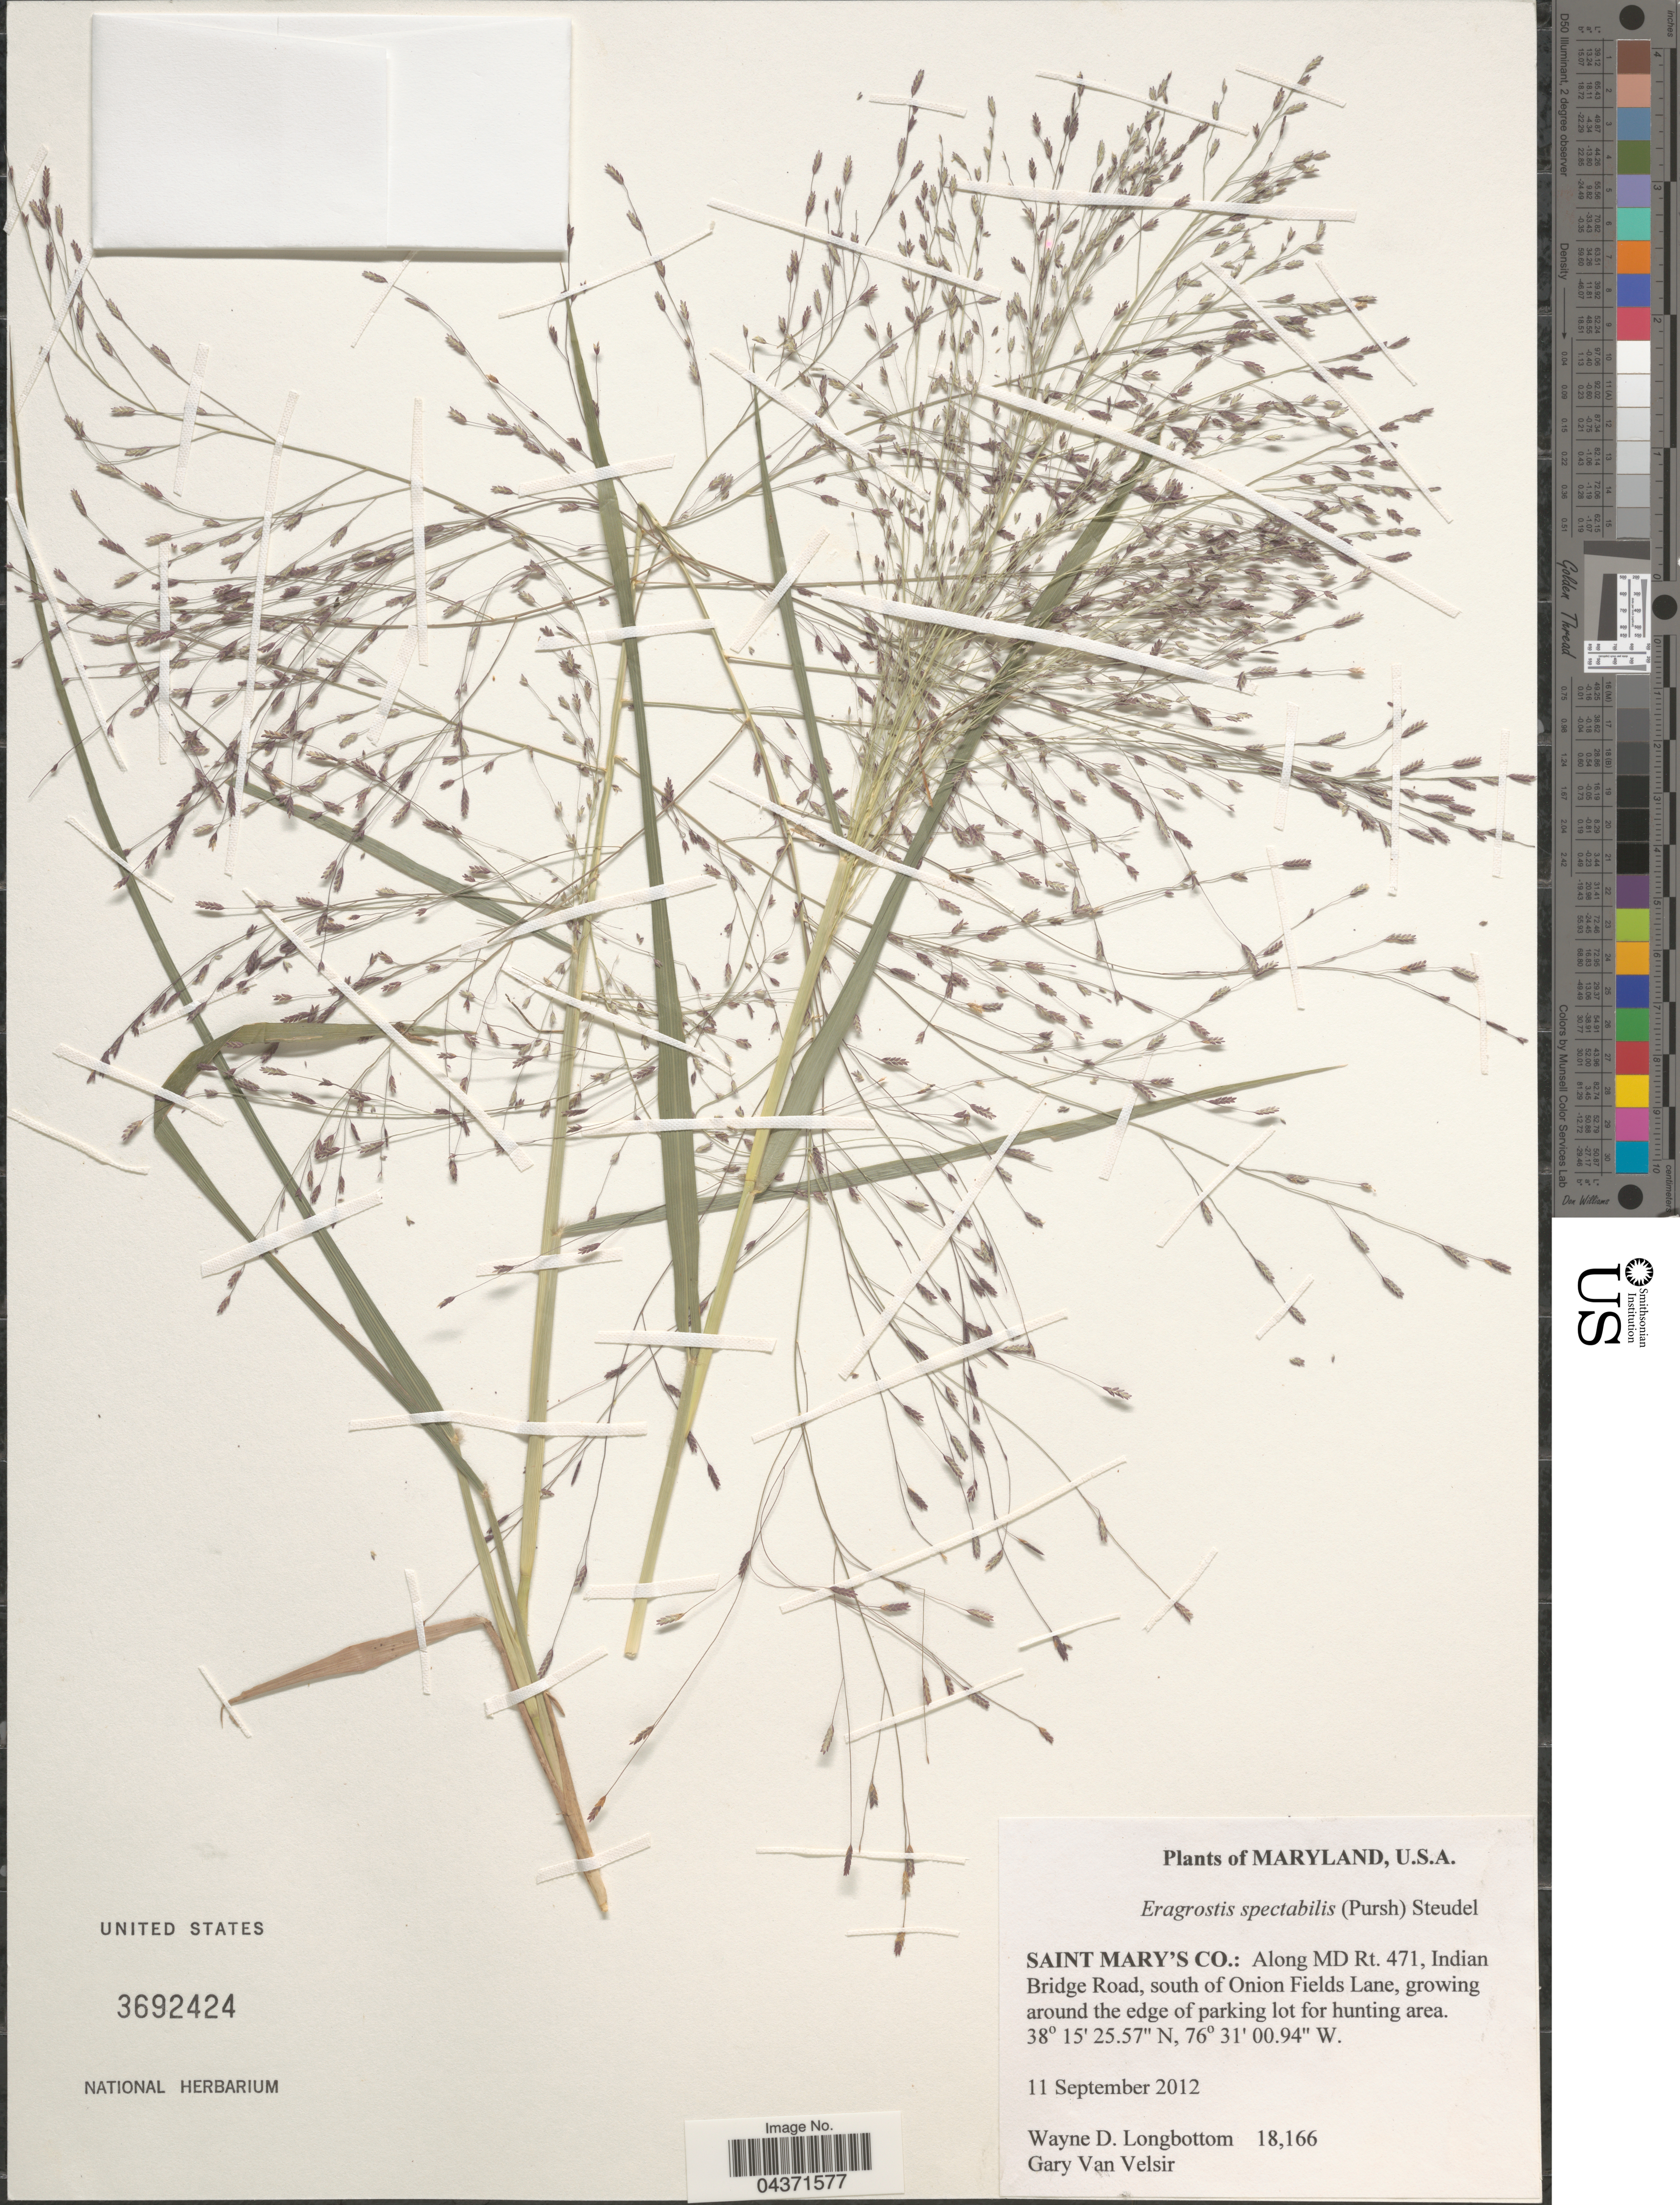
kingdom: Plantae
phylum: Tracheophyta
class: Liliopsida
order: Poales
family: Poaceae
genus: Eragrostis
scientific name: Eragrostis spectabilis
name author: (Pursh) Steud.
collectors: W. D. Longbottom & G. Van Velsir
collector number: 18166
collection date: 2012-09-11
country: United States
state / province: Maryland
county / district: St. Mary's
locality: Saint Mary's Co.: Along MD Rt. 471, Indian Bridge Road, south of Onion Fields Lane, growing around the edge of parking lot for hunting area.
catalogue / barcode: US 3692424